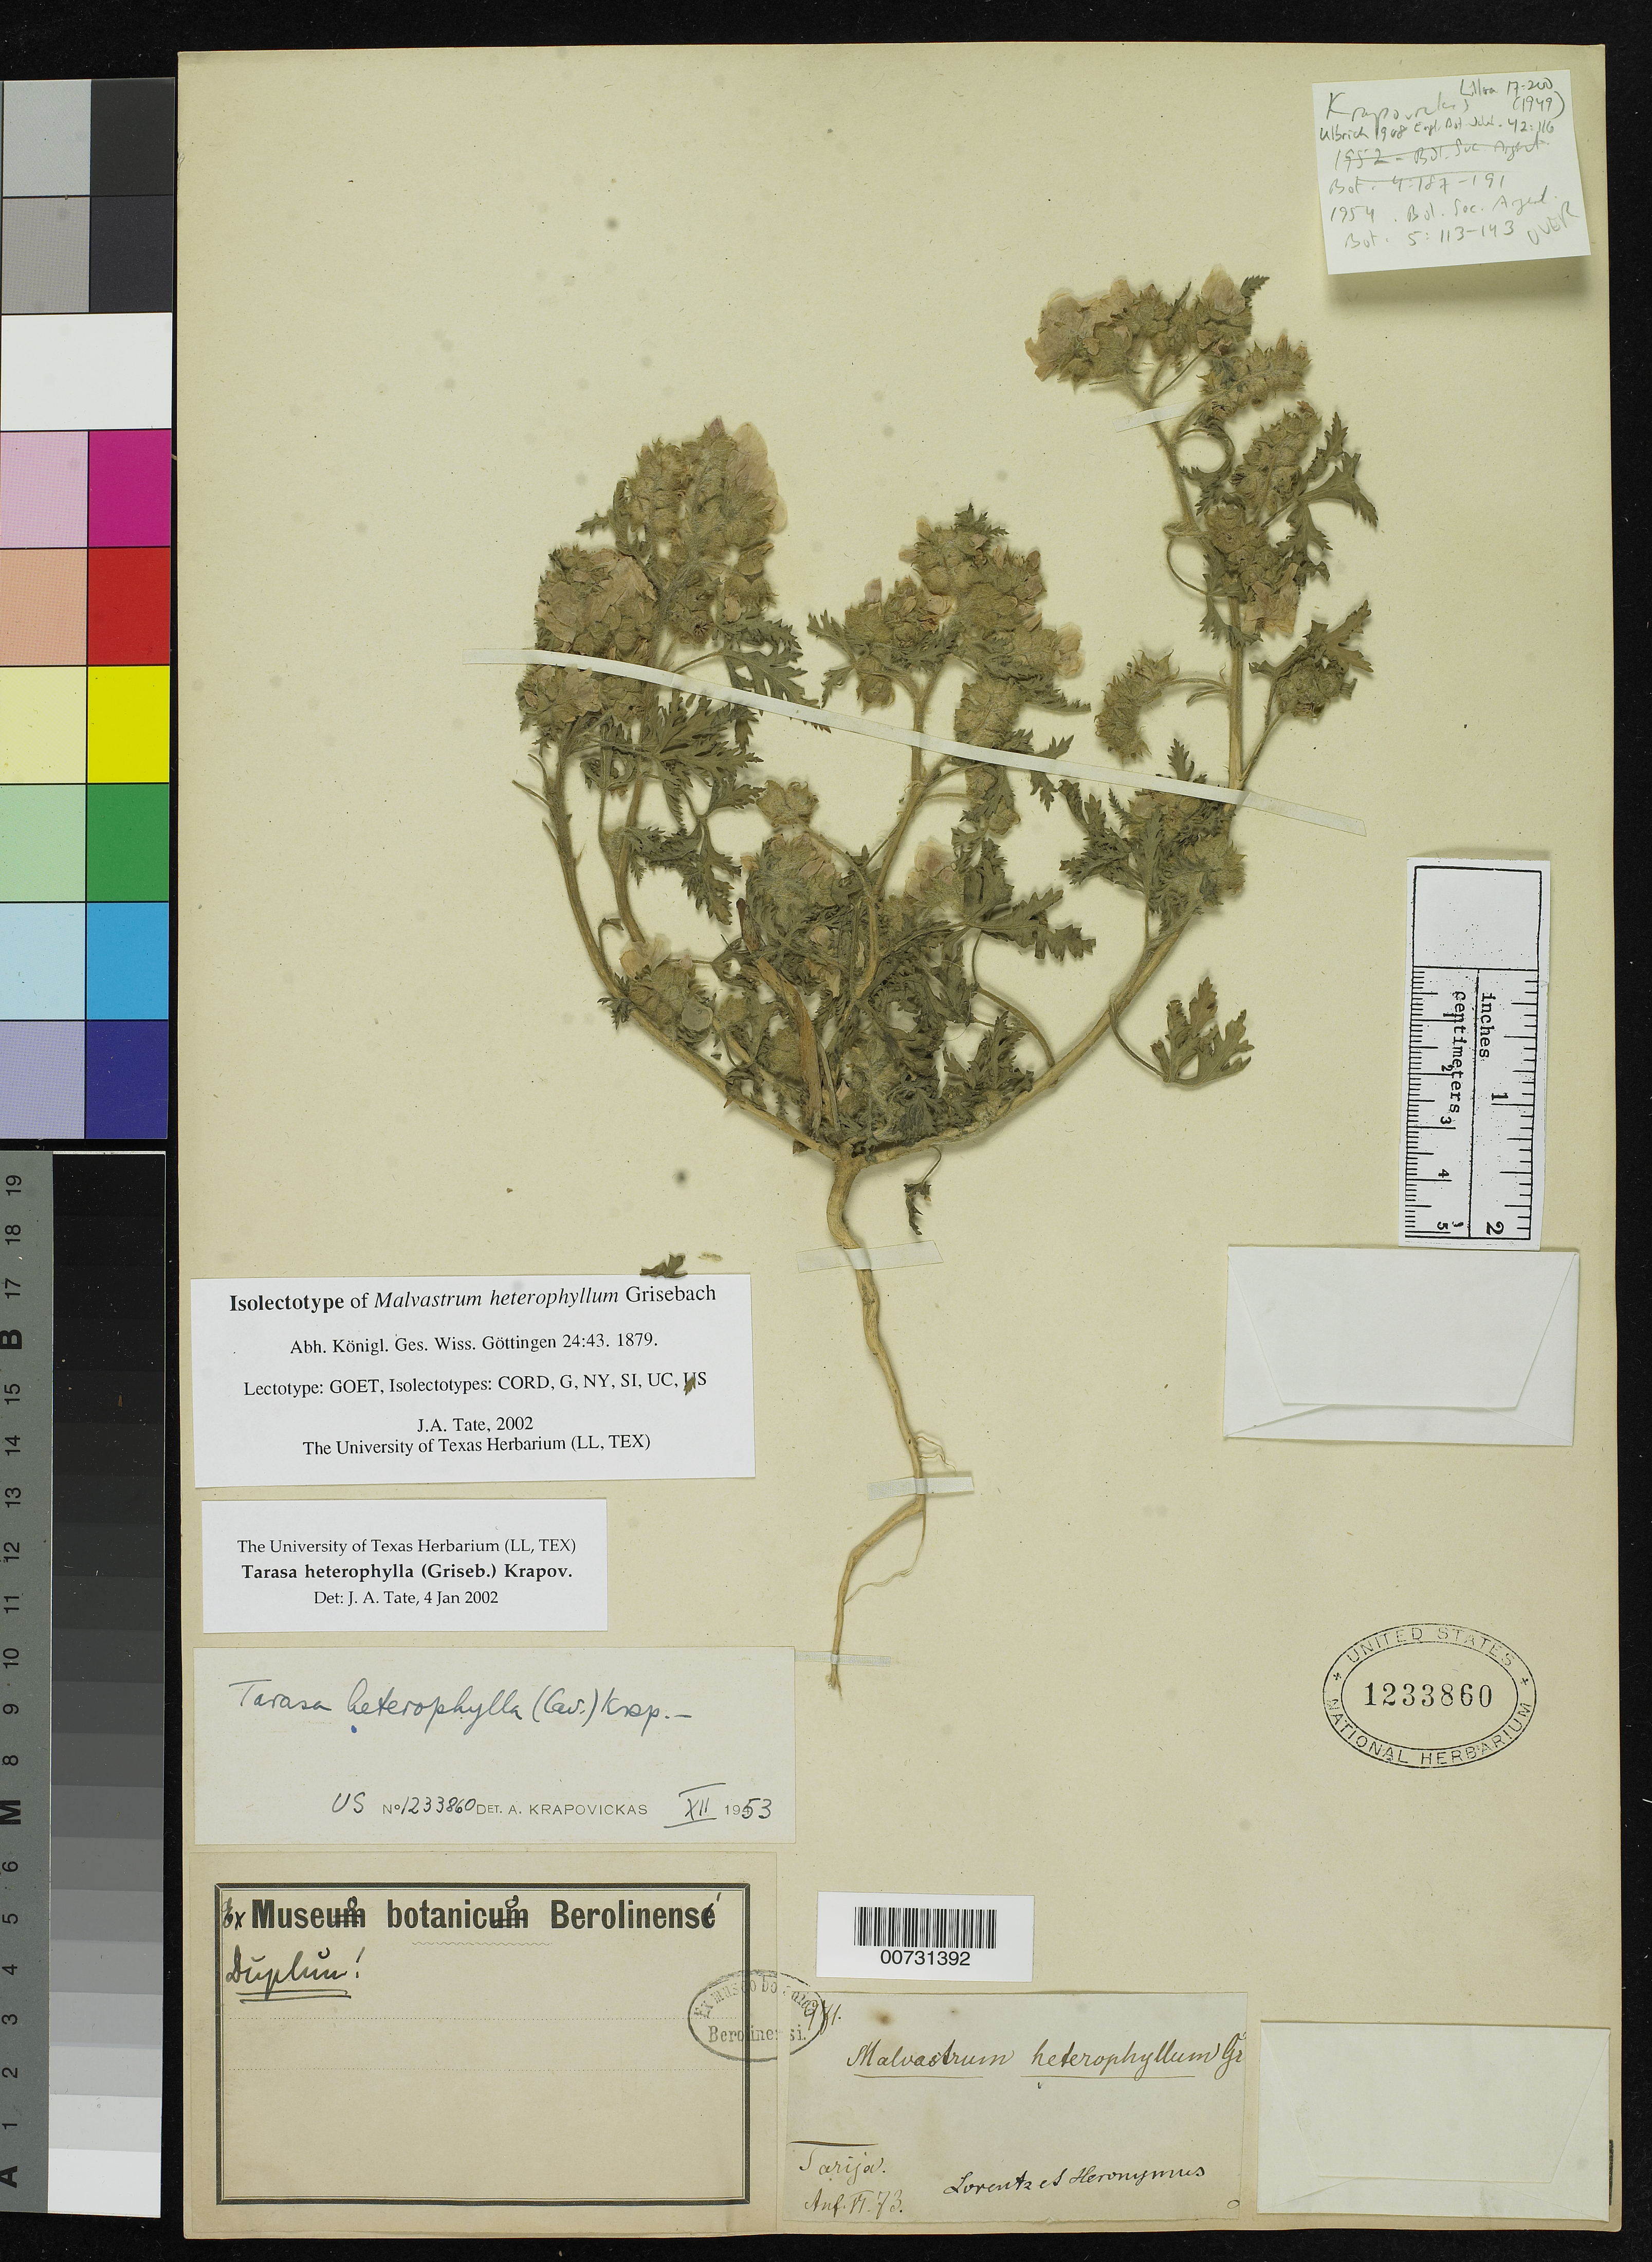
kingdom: Plantae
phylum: Tracheophyta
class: Magnoliopsida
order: Malvales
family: Malvaceae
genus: Malvastrum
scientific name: Malvastrum heterophyllum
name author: Griseb.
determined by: Tate, J. A.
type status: Isolectotype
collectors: P. G. Lorentz & G. H. Hieronymus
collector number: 971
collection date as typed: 1873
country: Bolivia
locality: Tarija.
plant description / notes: Isolectotype according to annotation by J.A. Tate (2002) but lectotypification reference unknown.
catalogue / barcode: US 1233860